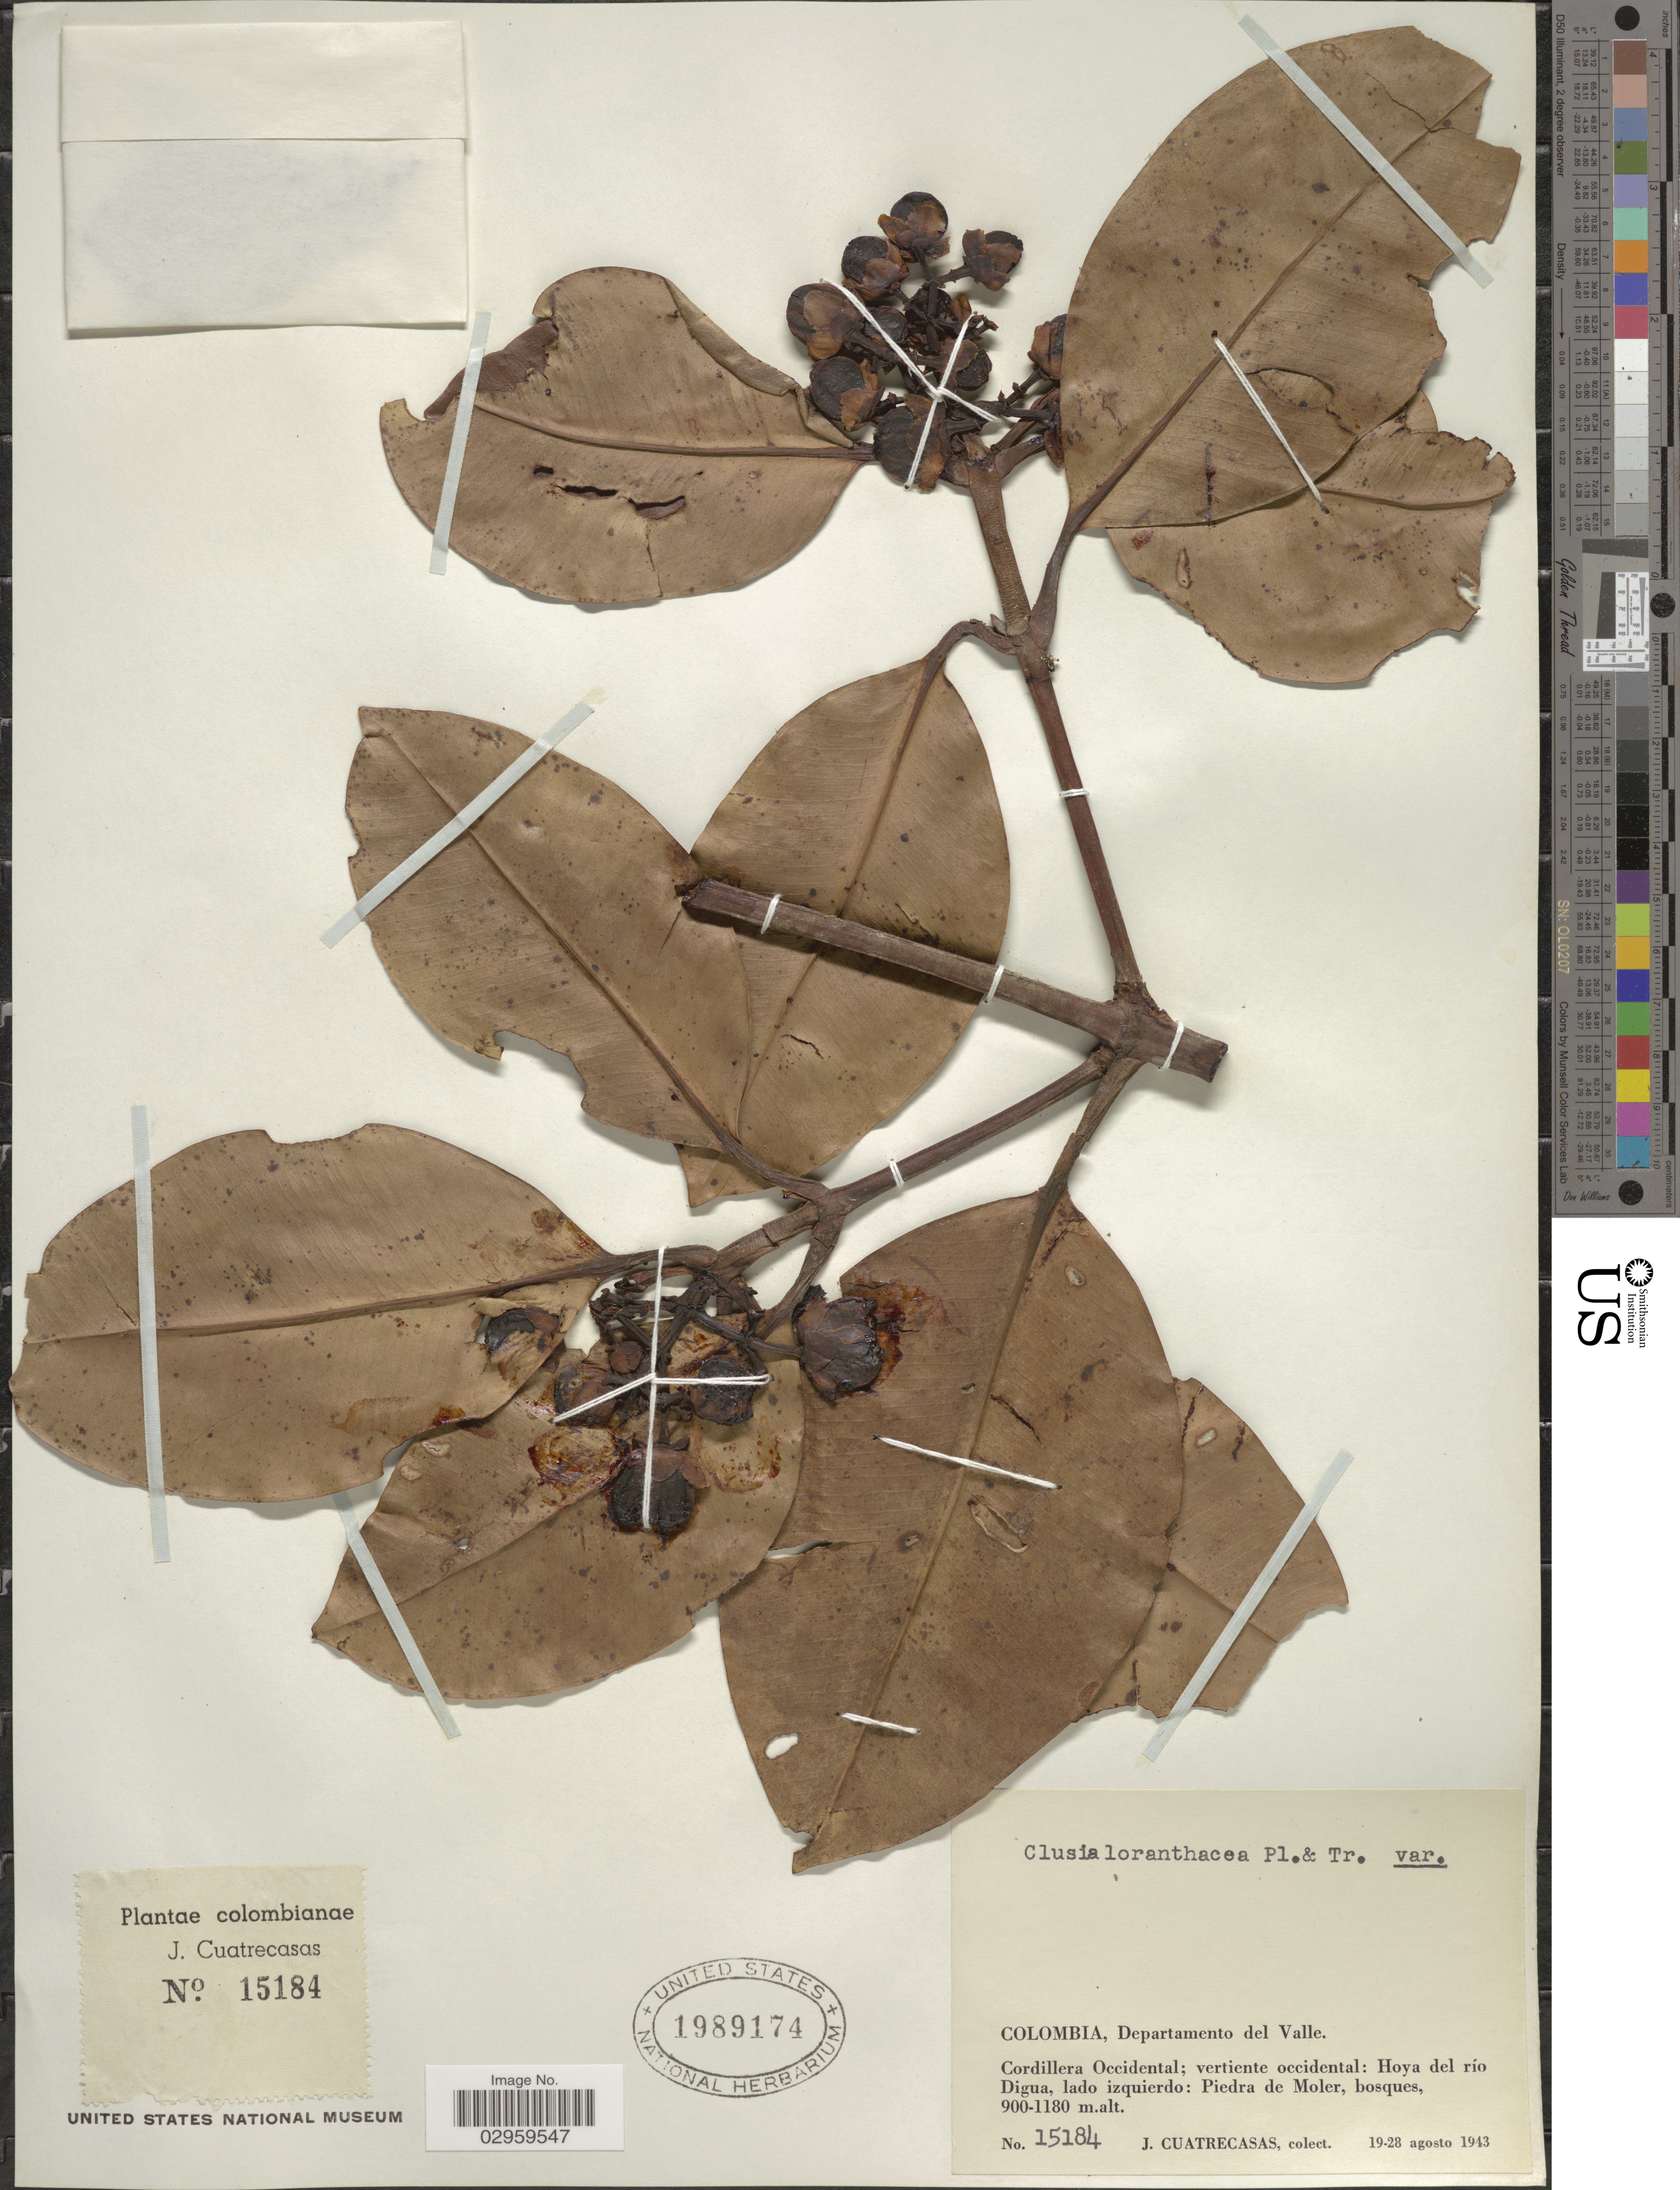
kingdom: Plantae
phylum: Tracheophyta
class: Magnoliopsida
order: Malpighiales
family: Clusiaceae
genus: Clusia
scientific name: Clusia loranthacea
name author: Planch. & Triana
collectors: J. Cuatrecasas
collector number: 15184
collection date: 1943-08-19/1943-08-28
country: Colombia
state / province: Valle del Cauca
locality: Departamento del Valle. Cordillera Occidental; vertiente occidental: Hoya del río Digua, lado izquierdo: Piedra de Moler.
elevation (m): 900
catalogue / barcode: US 1989174